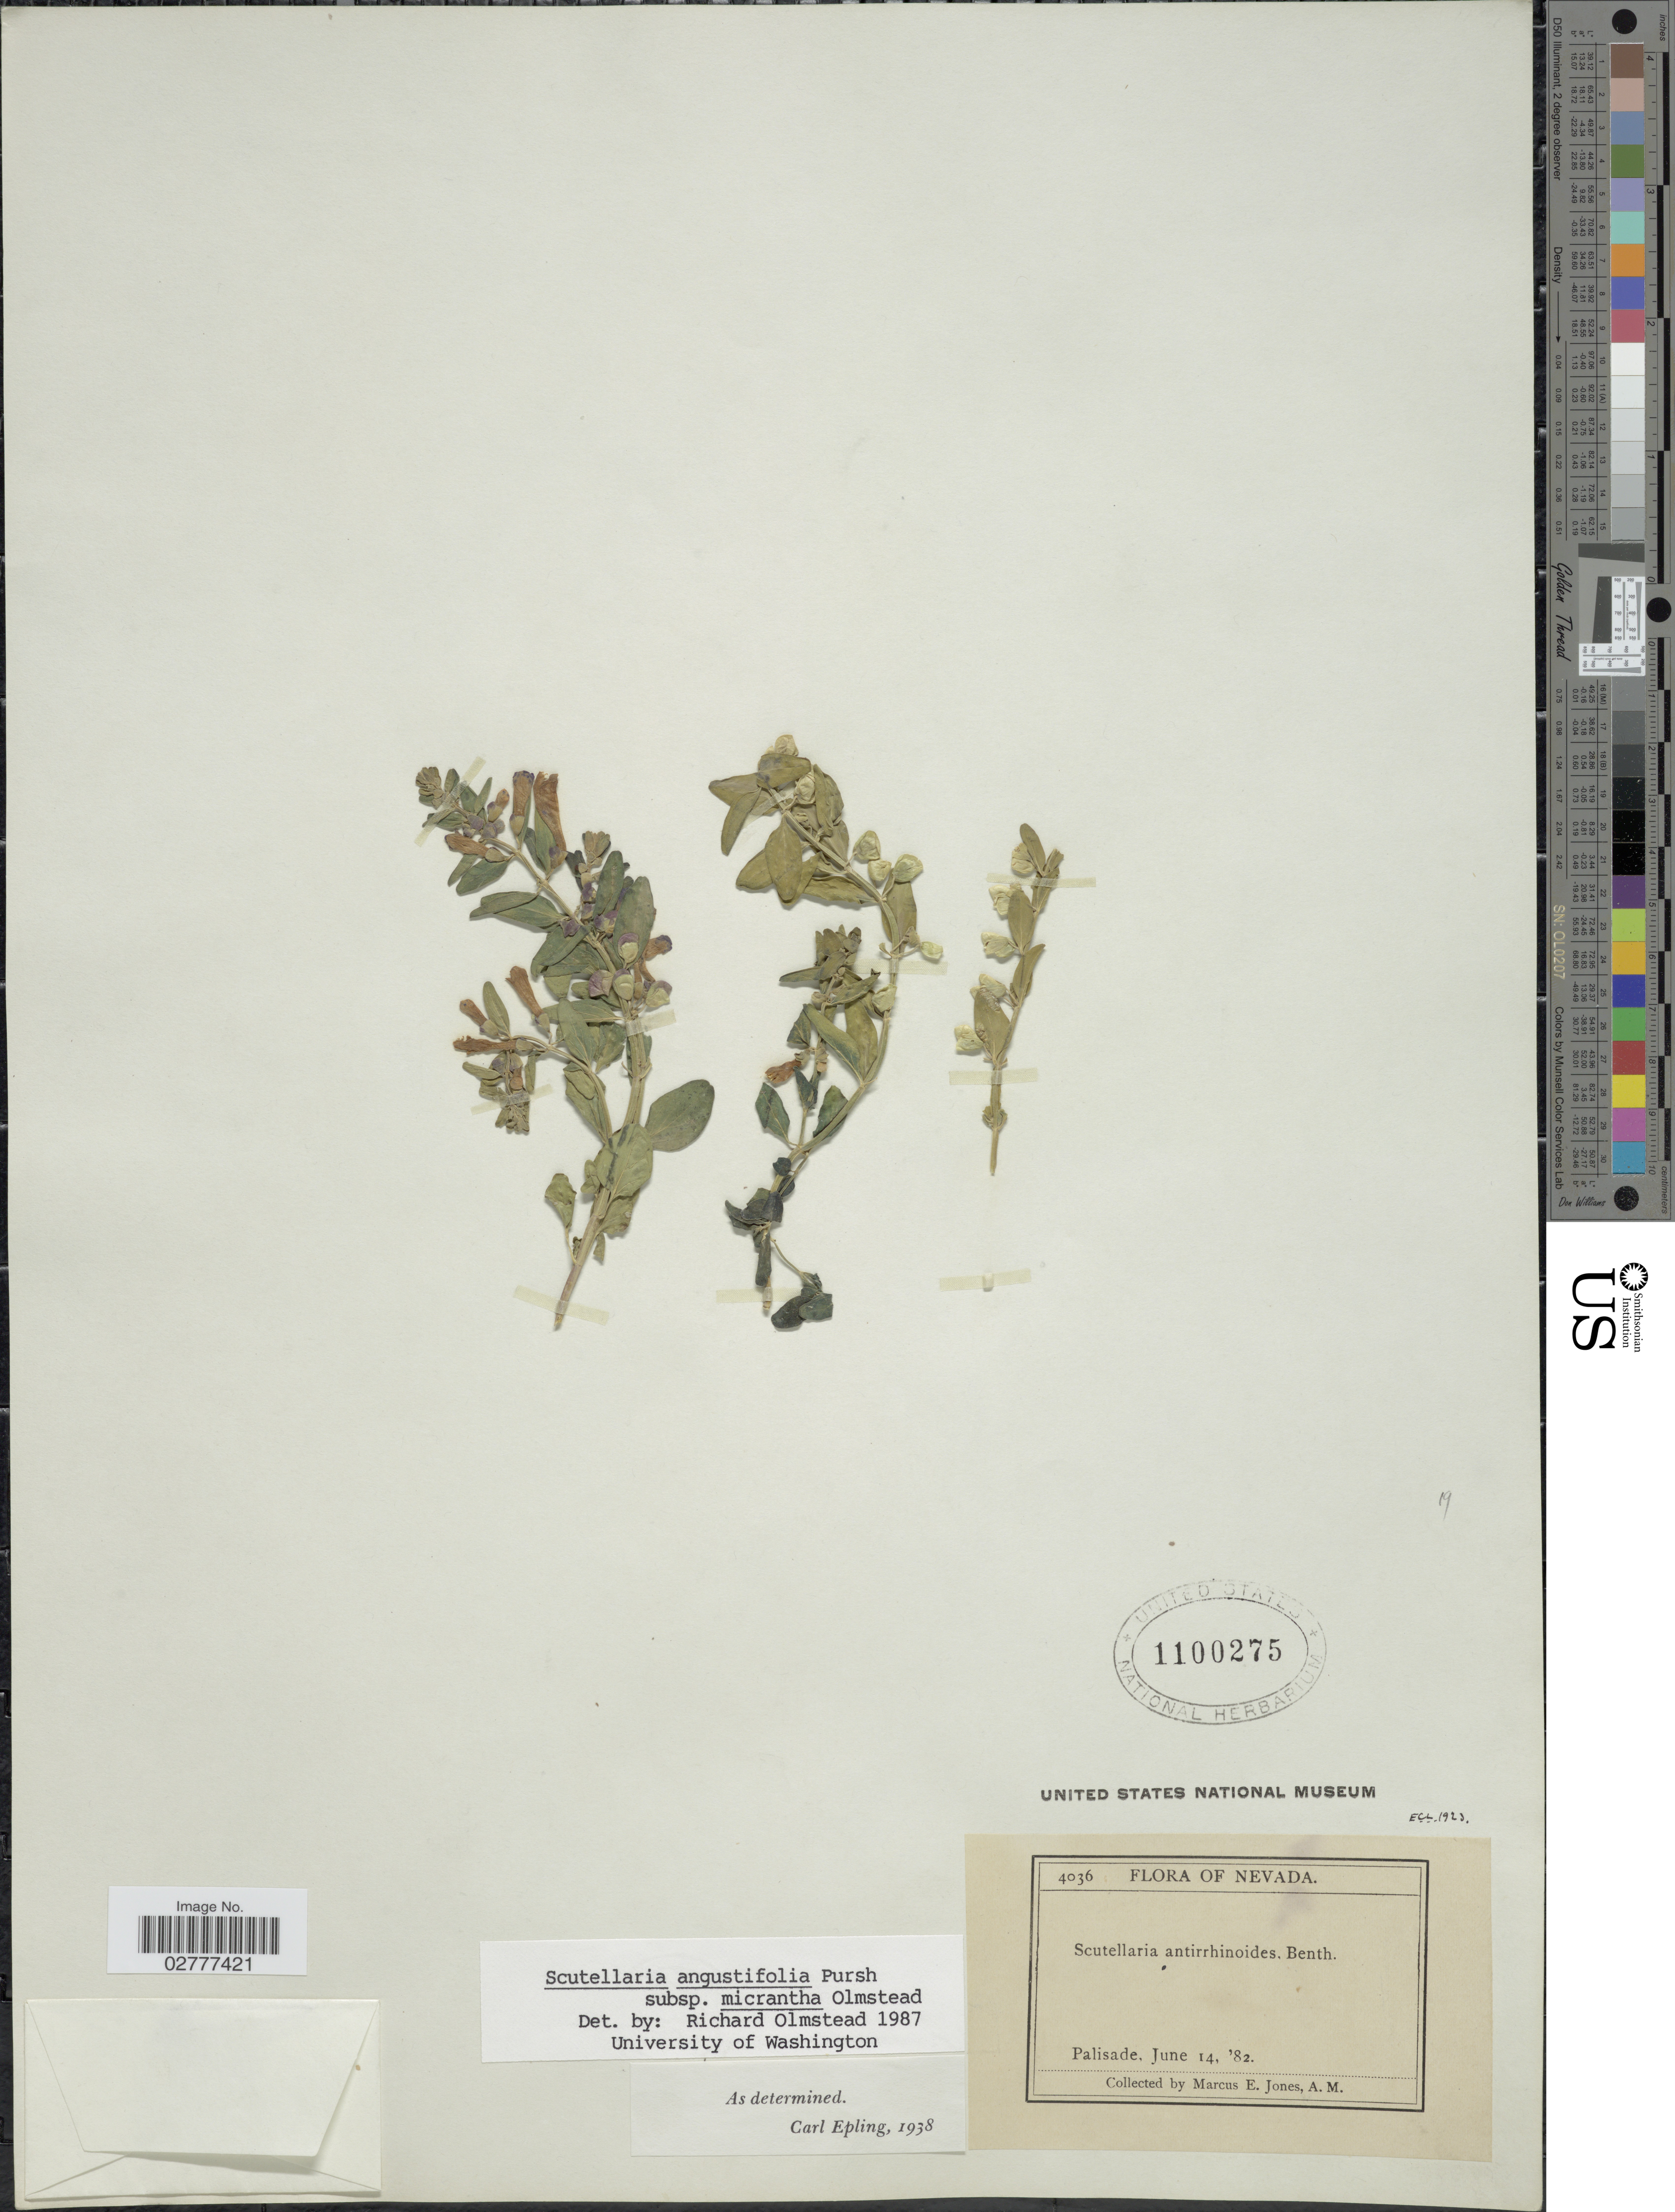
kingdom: Plantae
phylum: Tracheophyta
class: Magnoliopsida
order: Lamiales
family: Lamiaceae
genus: Scutellaria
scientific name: Scutellaria angustifolia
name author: Pursh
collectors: M. E. Jones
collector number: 4036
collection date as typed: Transcribed d/m/y: 14/6/82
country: United States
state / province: Nevada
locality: Palisade.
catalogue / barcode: US 1100275